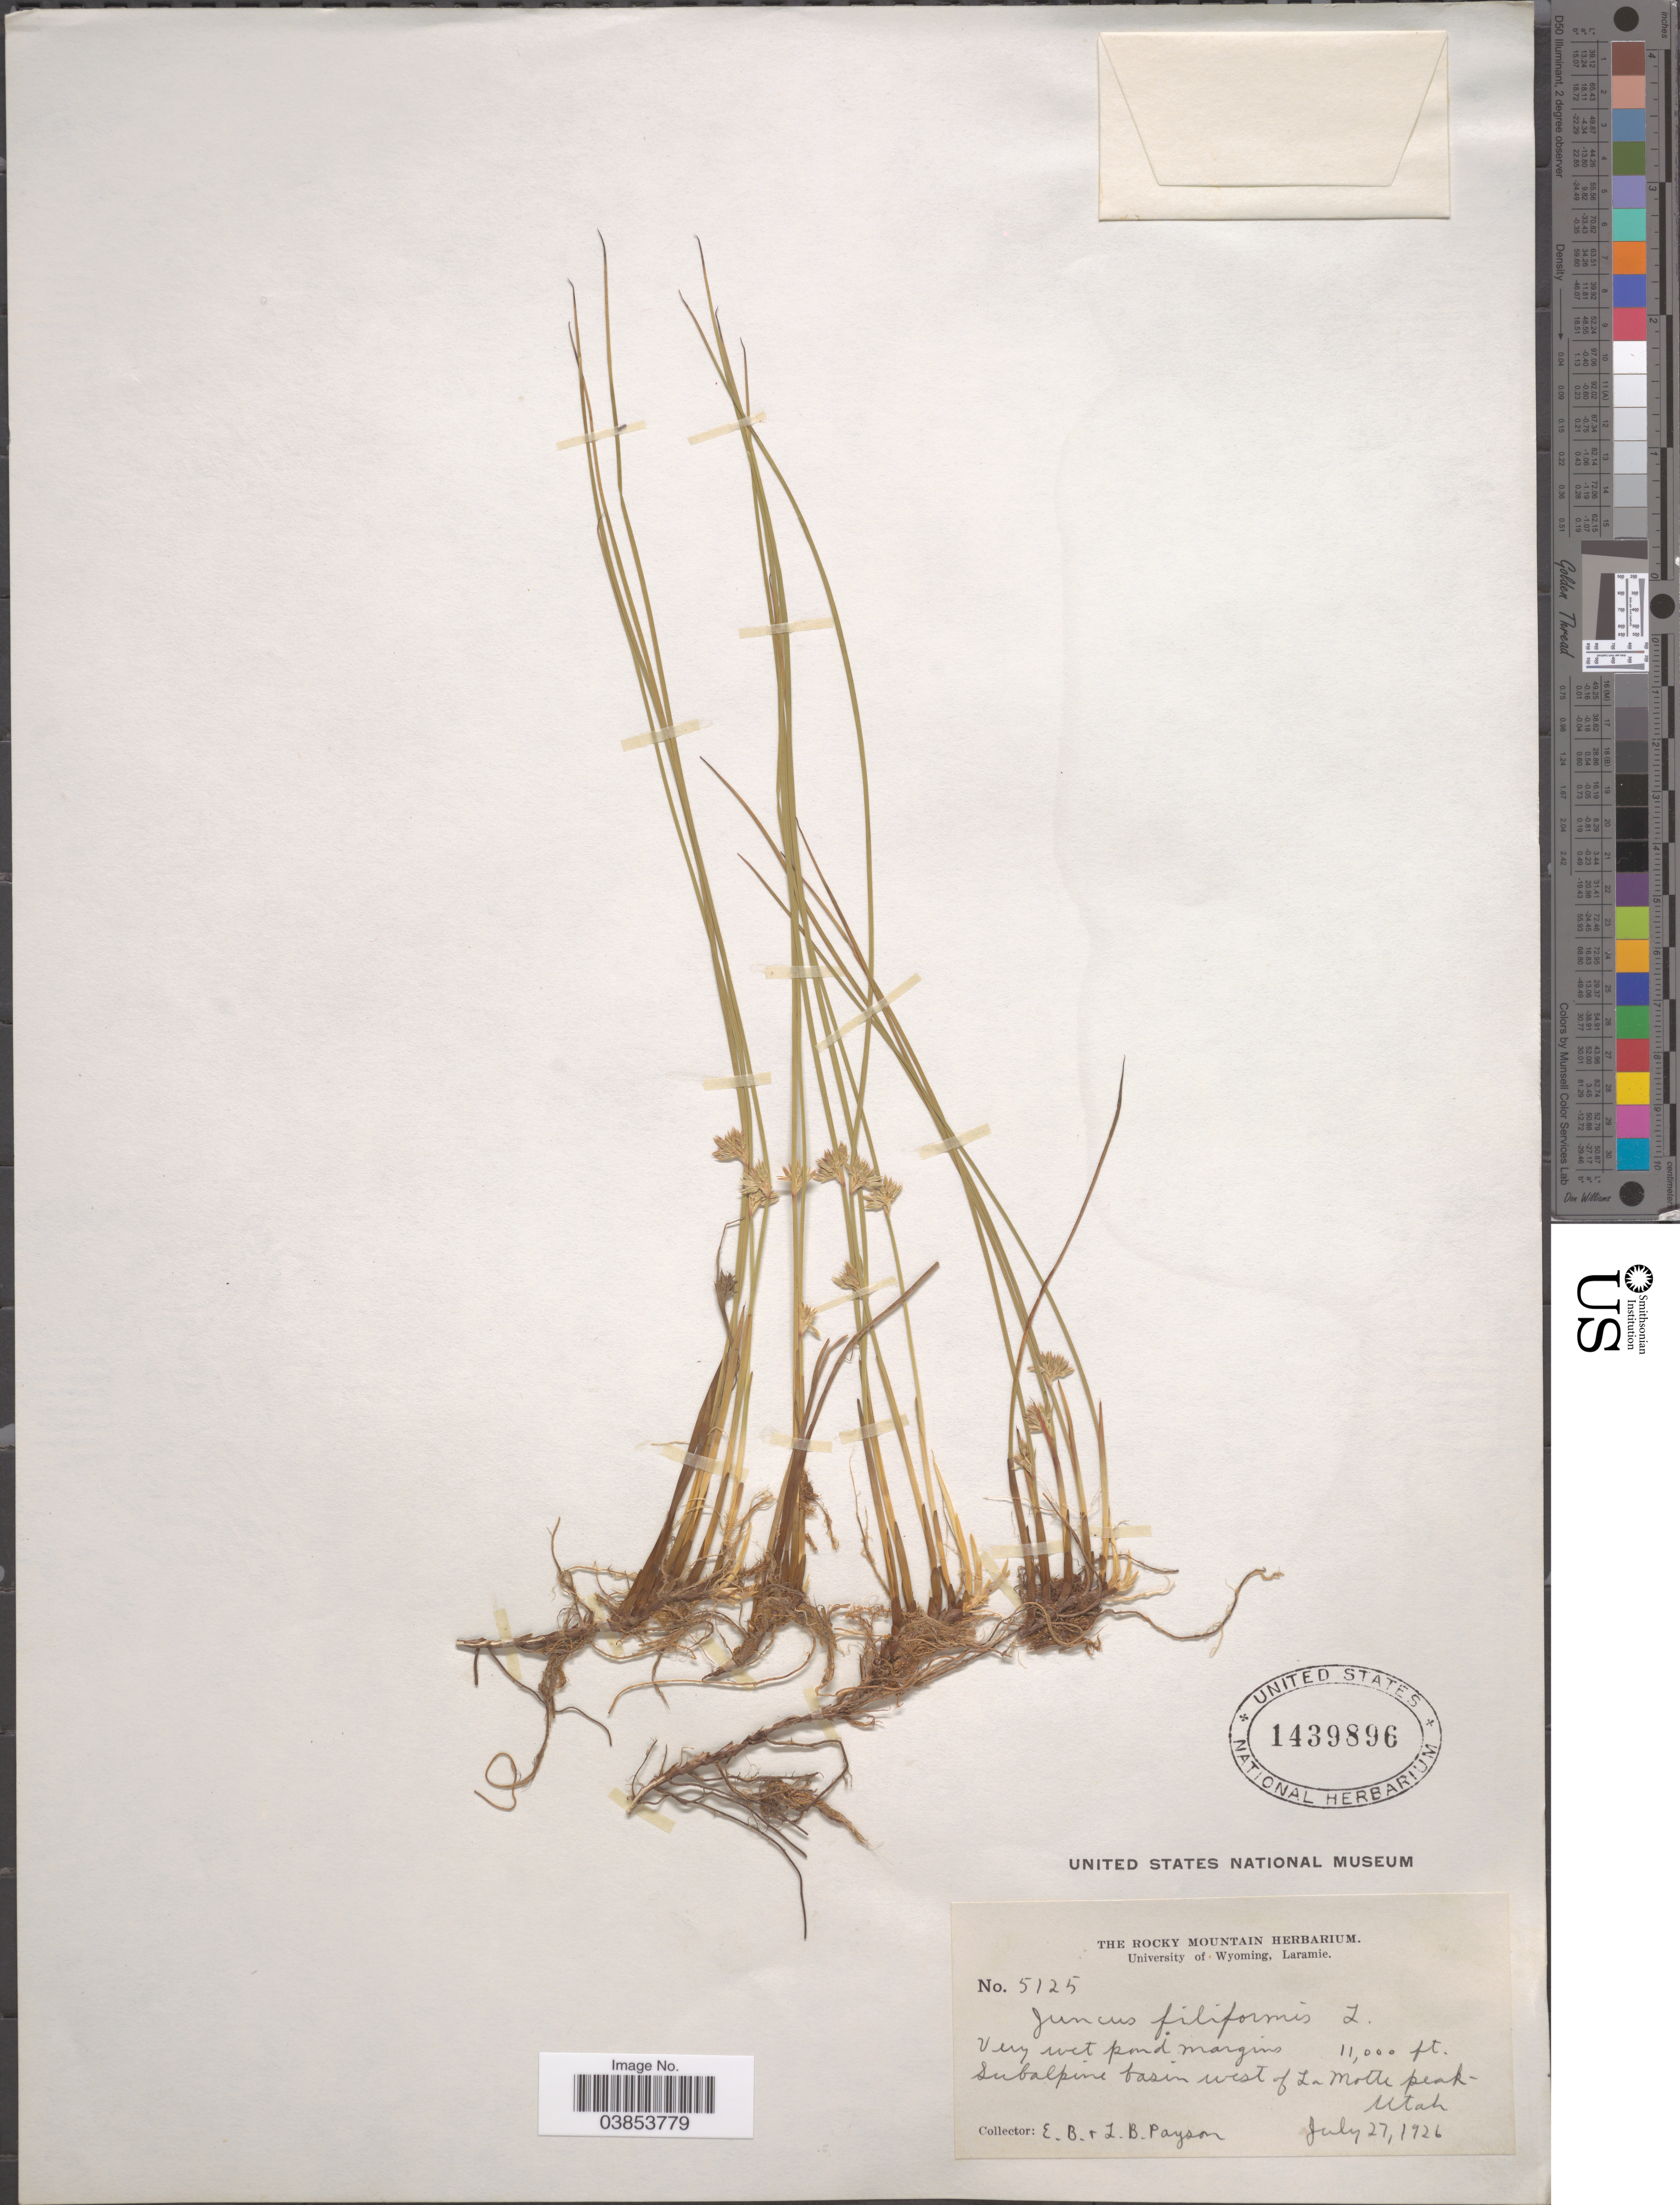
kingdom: Plantae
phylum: Tracheophyta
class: Liliopsida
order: Poales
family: Juncaceae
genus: Juncus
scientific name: Juncus filiformis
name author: L.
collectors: E. B. Payson & L. Payson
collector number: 5125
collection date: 1926-07-27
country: United States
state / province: Utah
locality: Subalpine basin west of La Motte peak.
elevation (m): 3353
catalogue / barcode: US 1439896